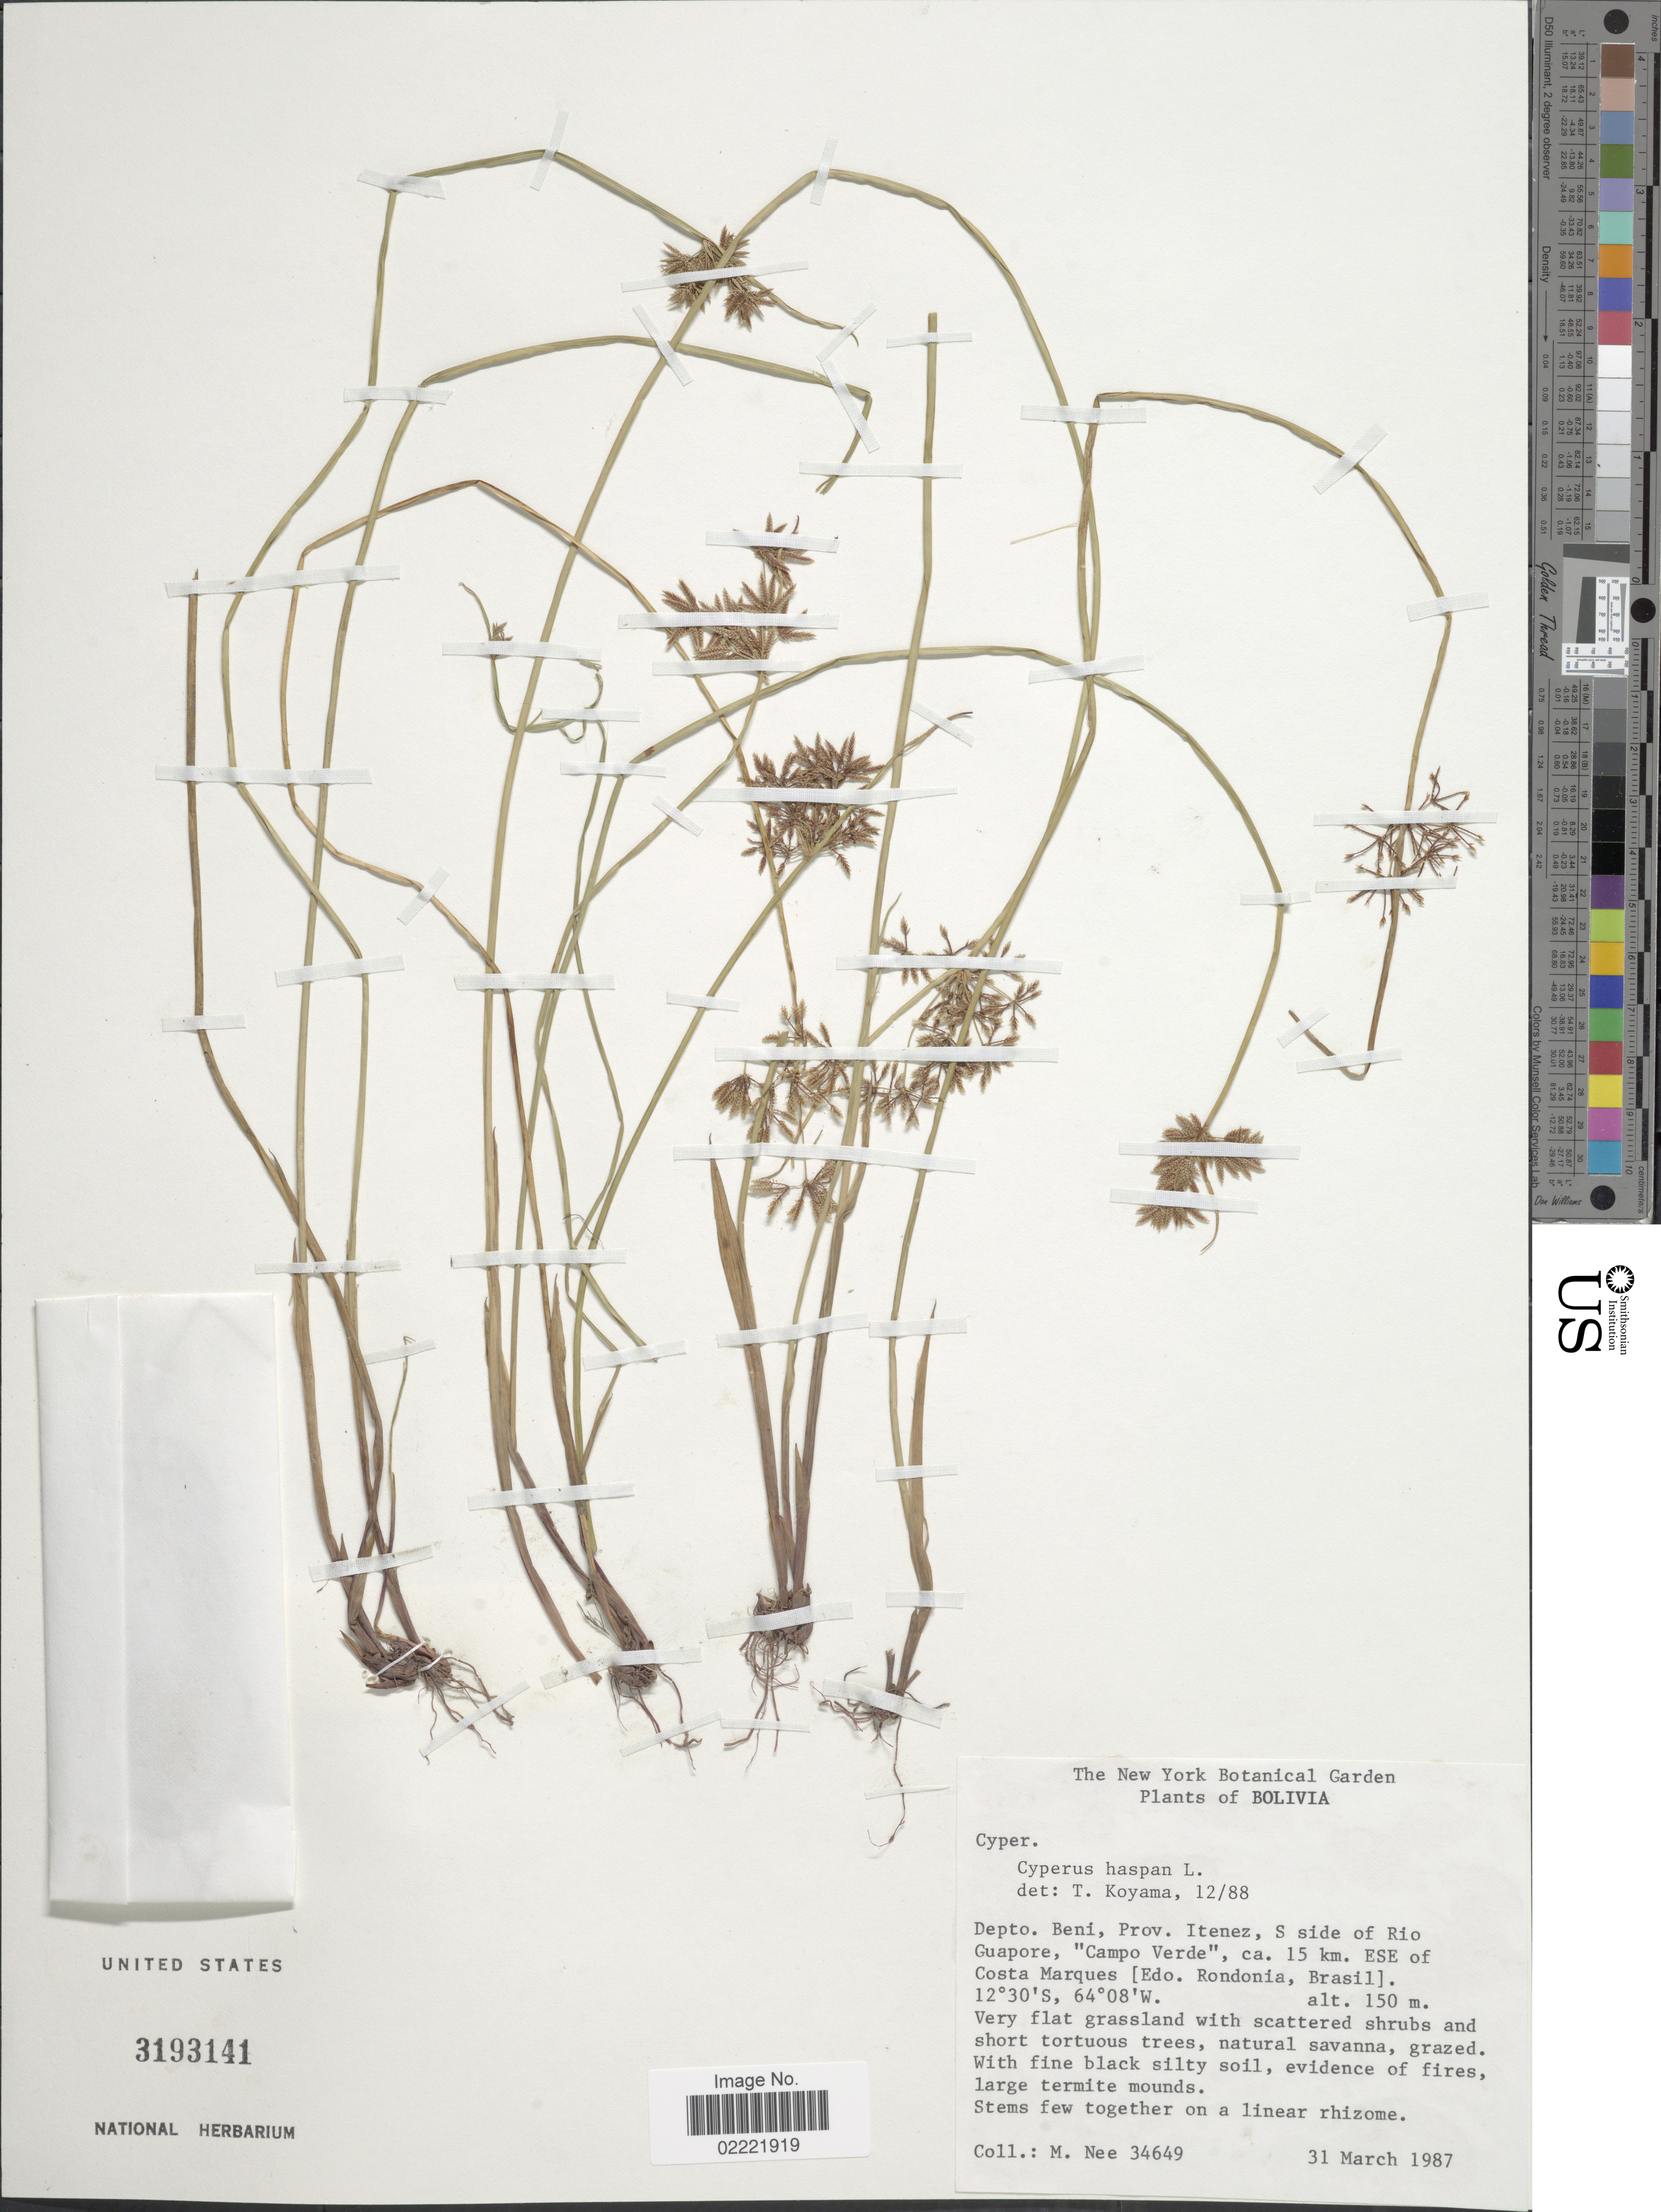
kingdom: Plantae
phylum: Tracheophyta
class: Liliopsida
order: Poales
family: Cyperaceae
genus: Cyperus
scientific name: Cyperus haspan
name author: L.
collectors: M. Nee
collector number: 34649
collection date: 1987-03-31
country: Bolivia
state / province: Beni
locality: Prov. Itenez, S side of Rio Guapore, "Campo Verde", ca. 15 km. ESE of Costa Marques (Edo, Rondonia, Brasil)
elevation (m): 150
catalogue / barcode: US 3193141